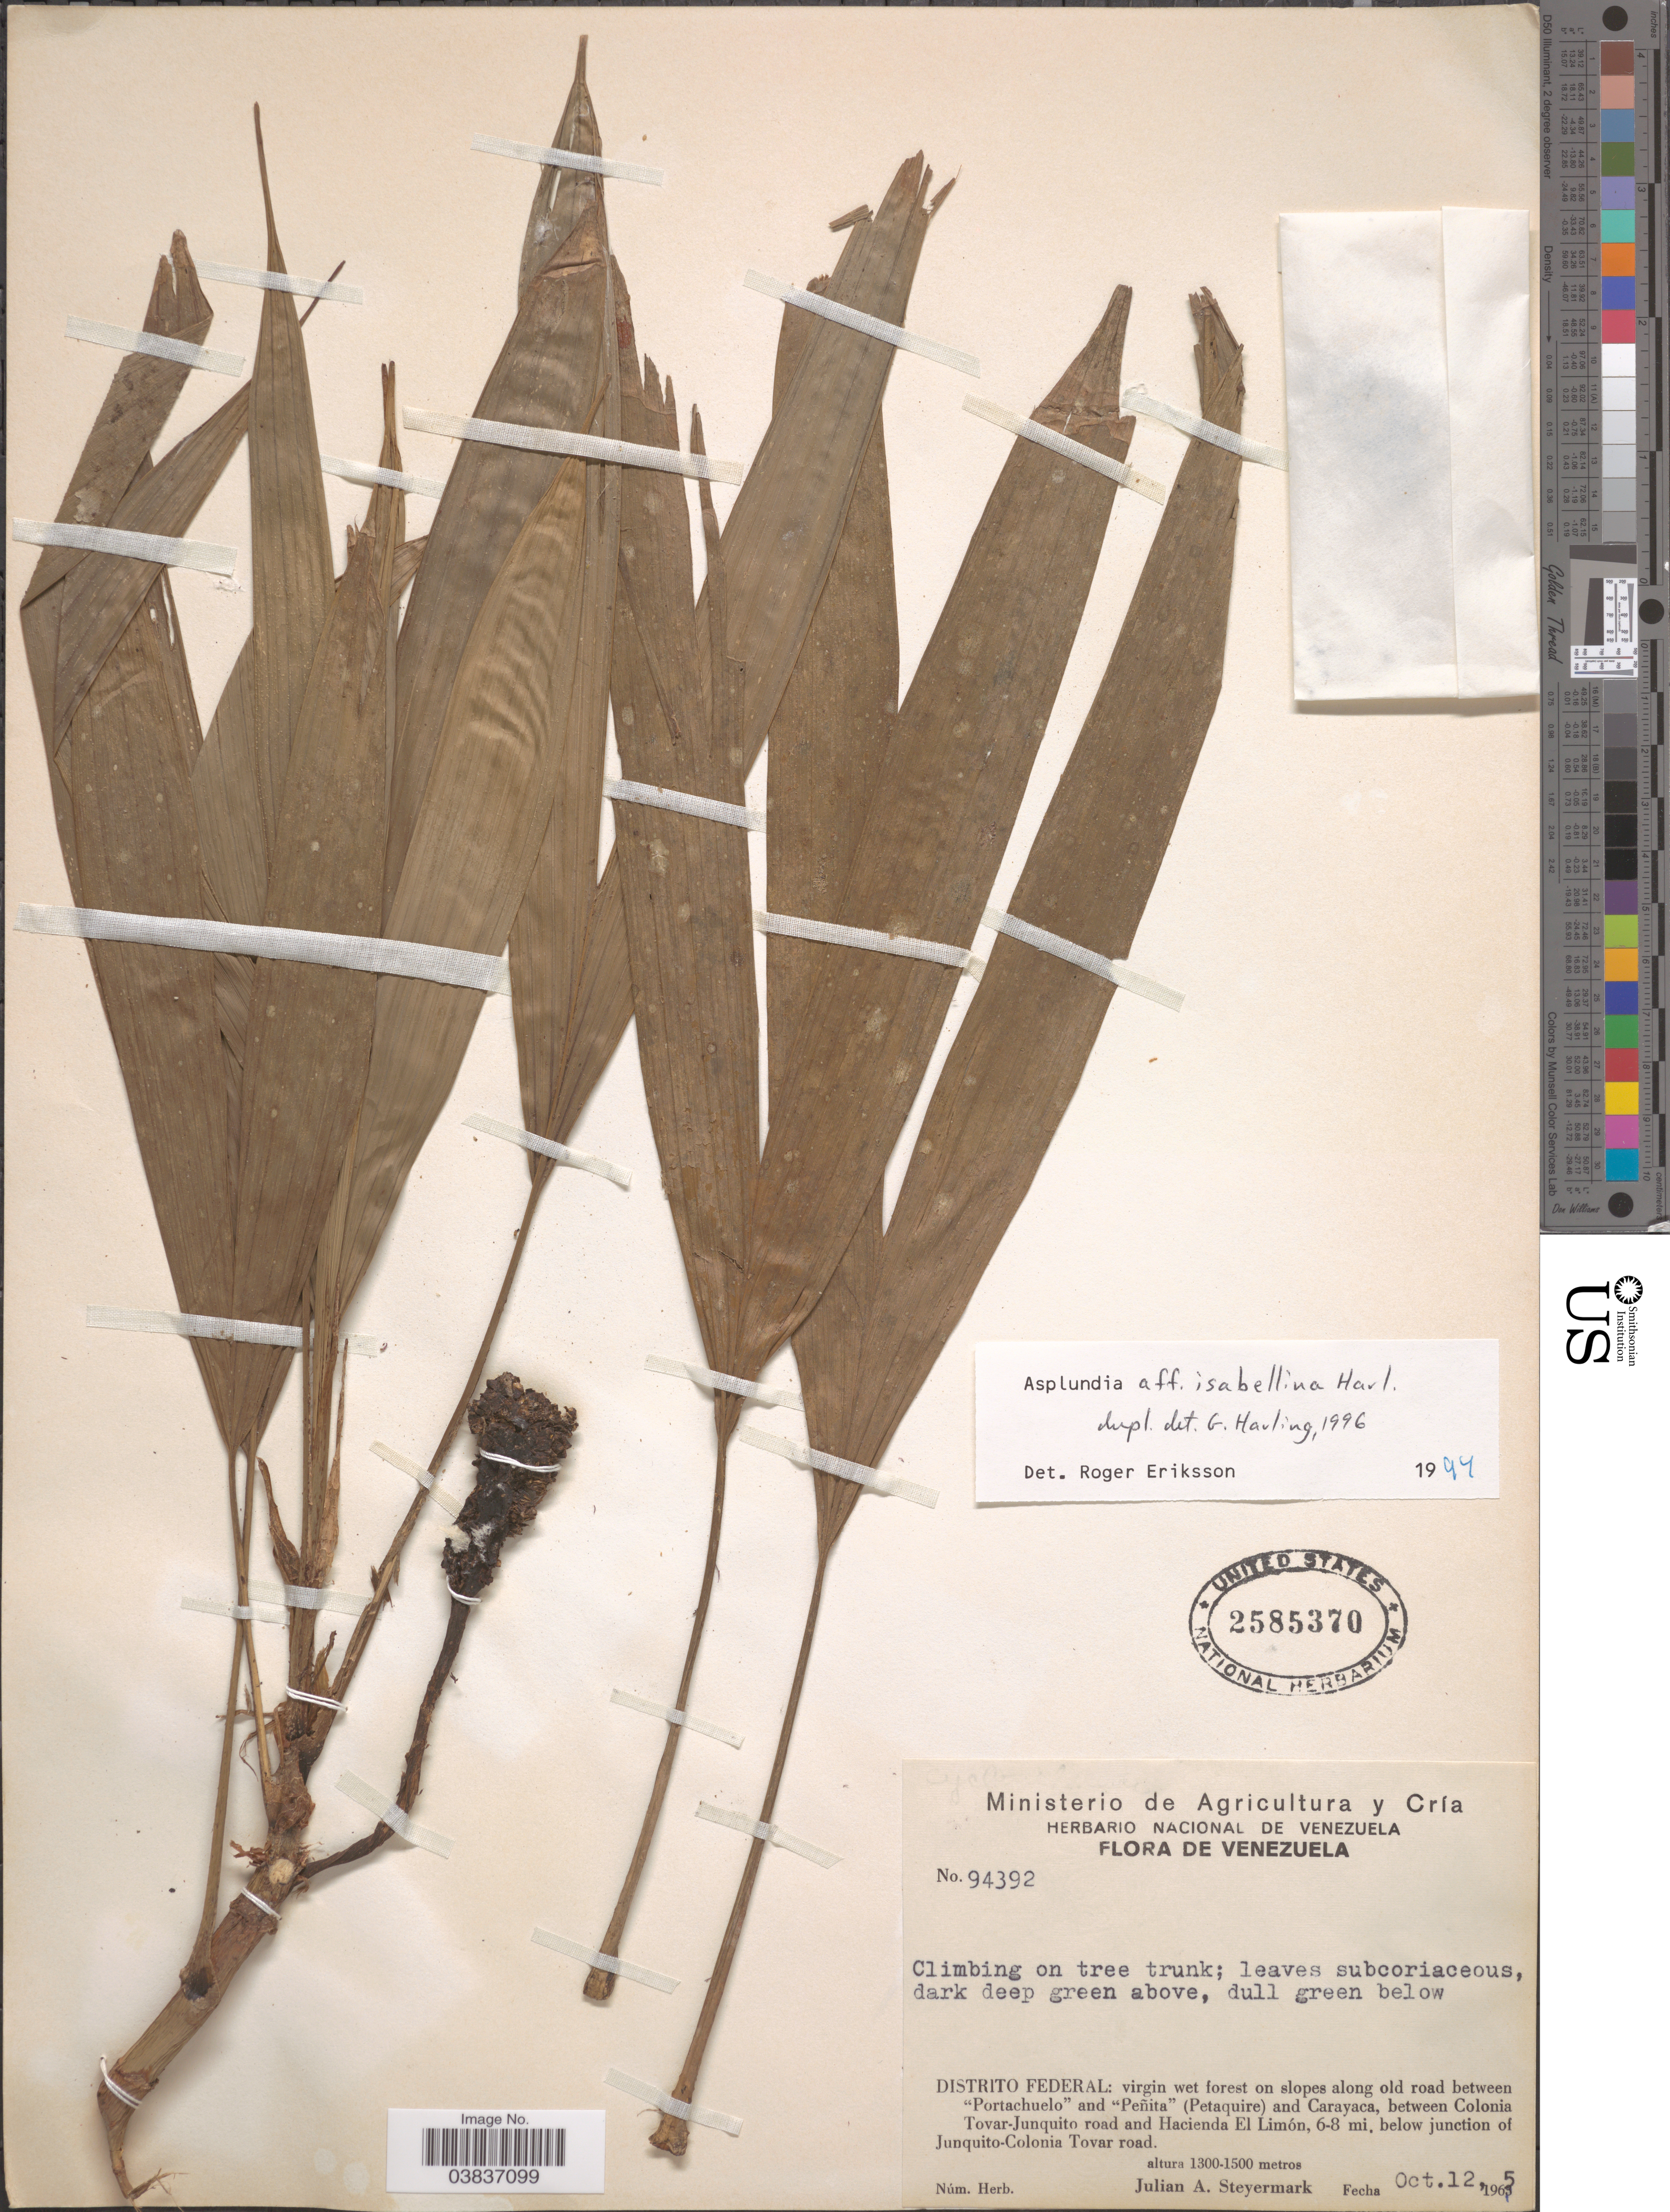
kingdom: Plantae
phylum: Tracheophyta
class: Liliopsida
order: Pandanales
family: Cyclanthaceae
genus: Asplundia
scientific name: Asplundia isabellina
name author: Harling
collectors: J. Steyermark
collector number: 94392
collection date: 1965-10-12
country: Venezuela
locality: Distrito Federal: along old road between "Portachuelo" and "Peñita" (Petaquire) and Carayaca, between Colonia Tovar-Junquito road and Hacienda El Limón, 6-8 mi, below junction of Junquito-Colonia Tovar road.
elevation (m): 1300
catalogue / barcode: US 2585370